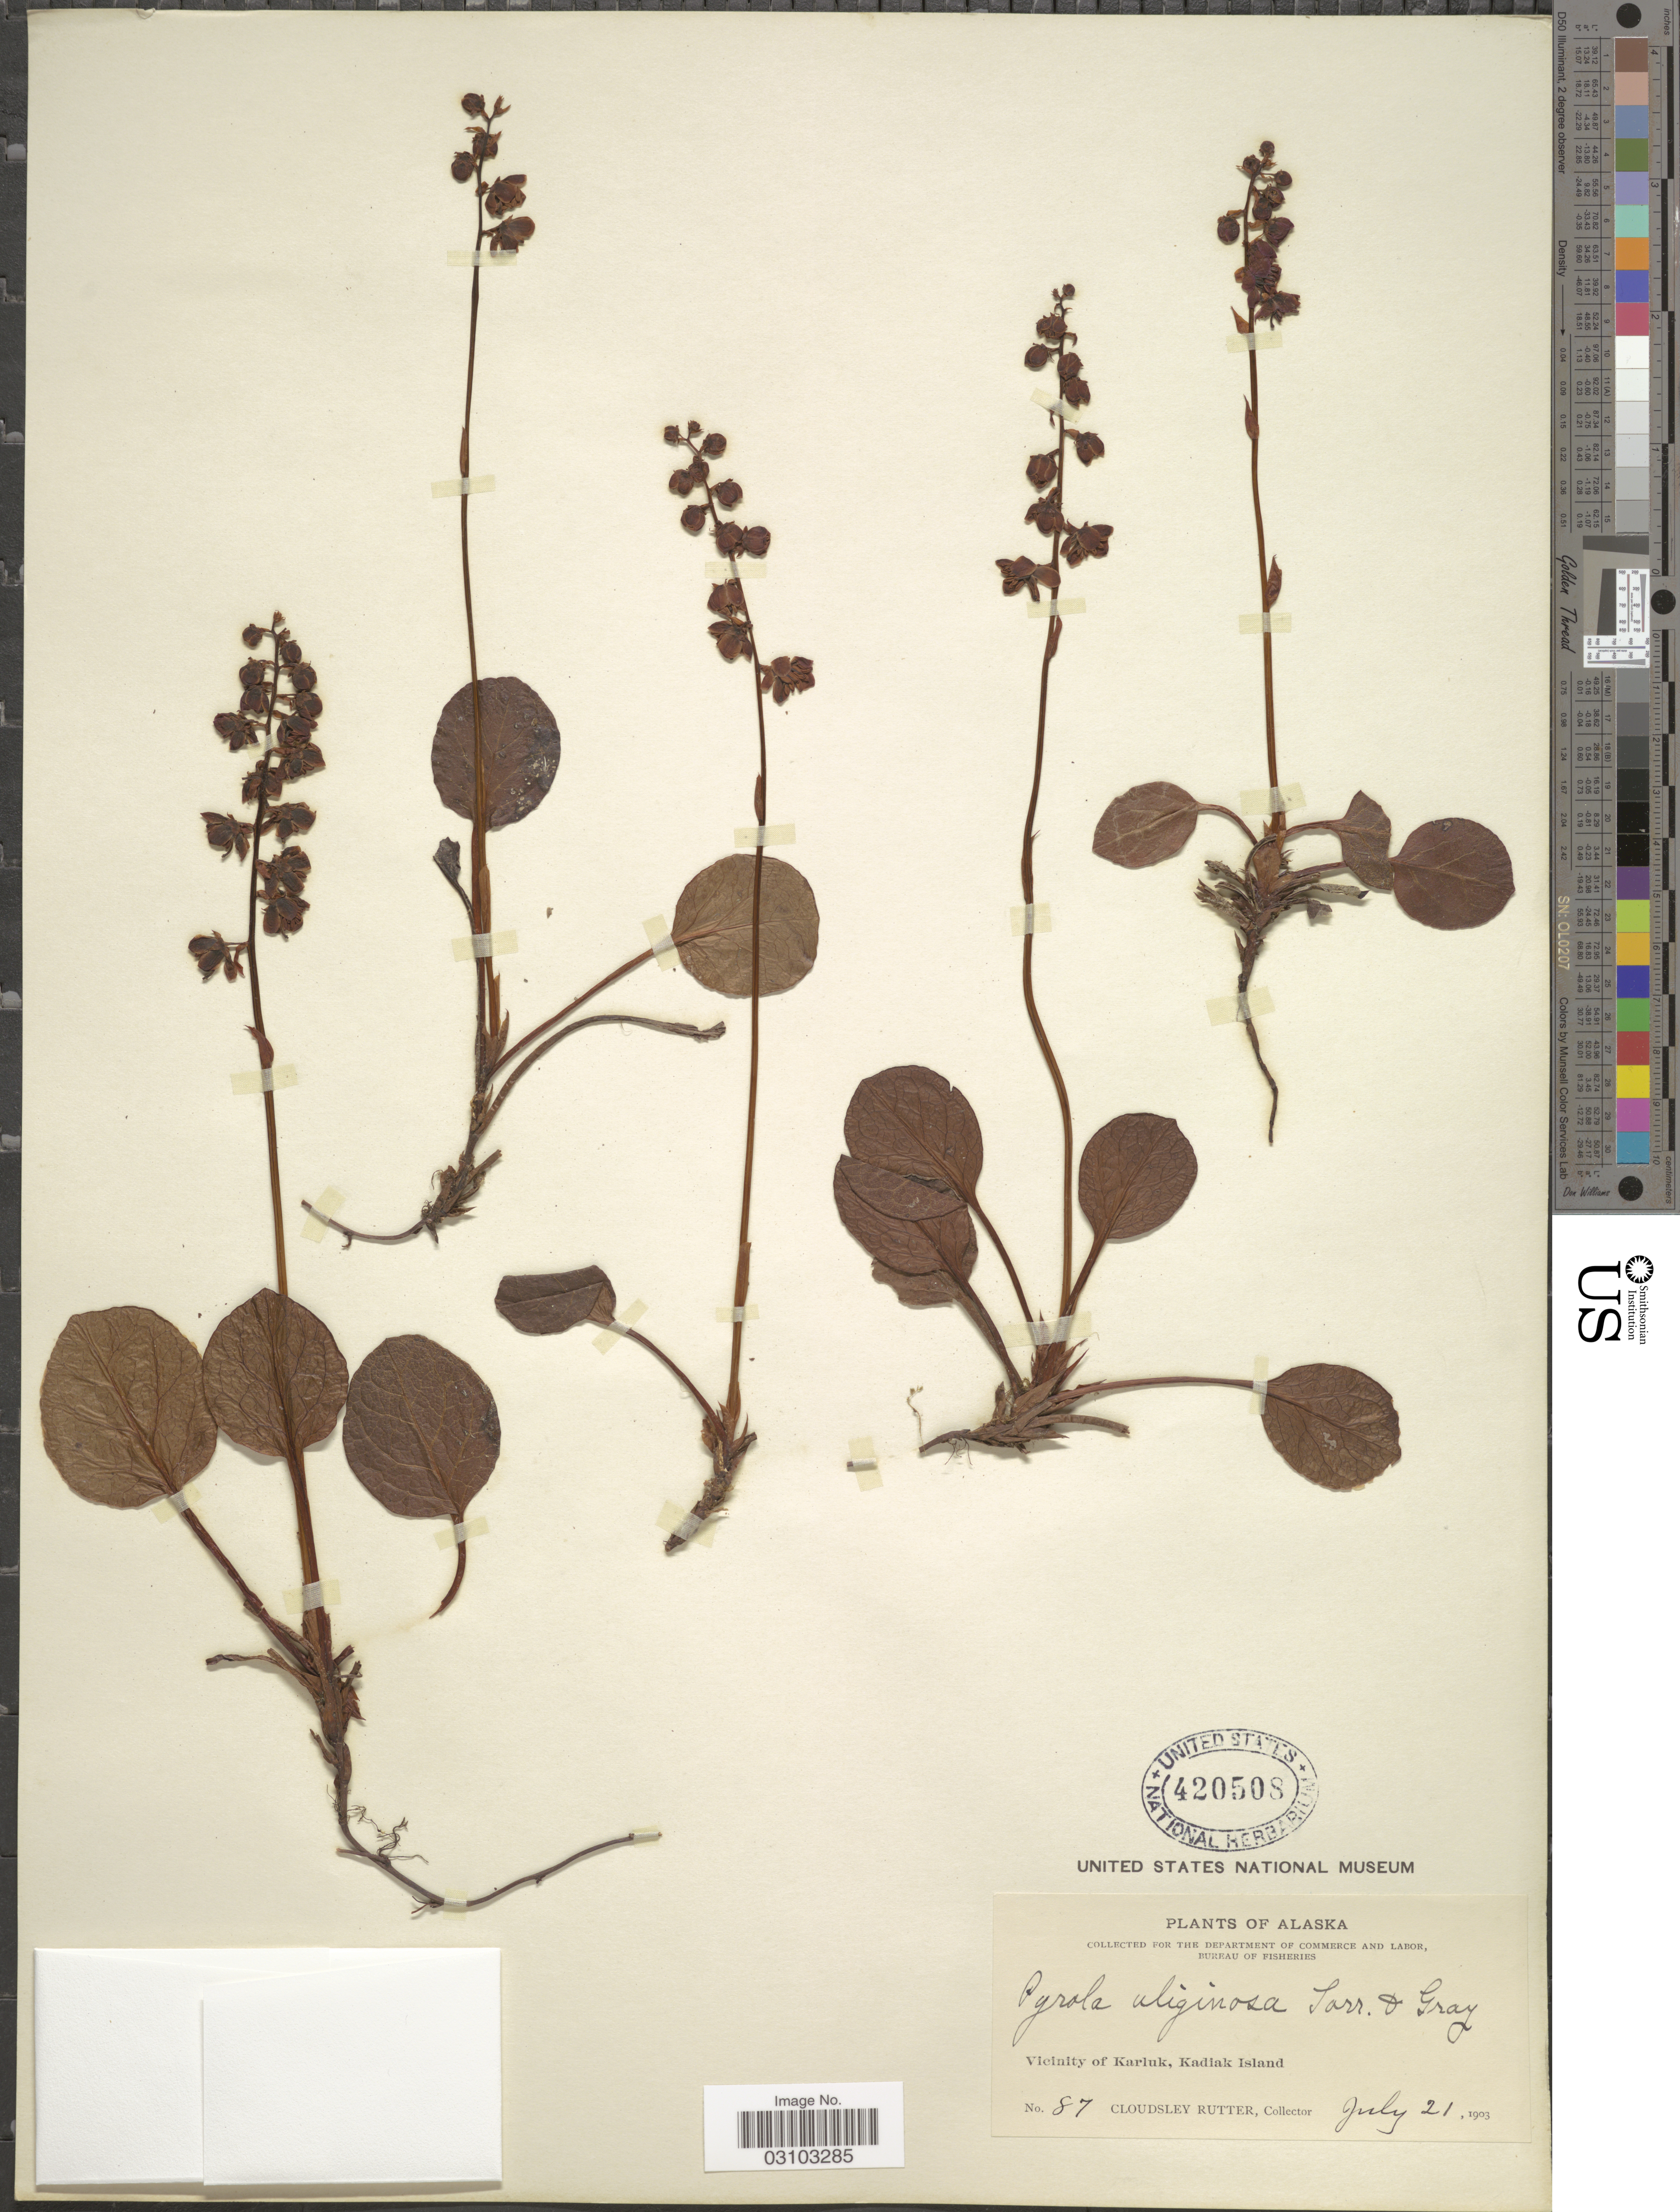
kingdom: Plantae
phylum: Tracheophyta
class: Magnoliopsida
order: Ericales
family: Ericaceae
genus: Pyrola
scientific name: Pyrola asarifolia var. uliginosa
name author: (Torr. & A. Gray) A. Gray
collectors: C. Rutter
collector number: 87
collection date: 1903-07-21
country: United States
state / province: Alaska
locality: Vicinity of Kariuk, Kadiak Island.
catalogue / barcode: US 420508